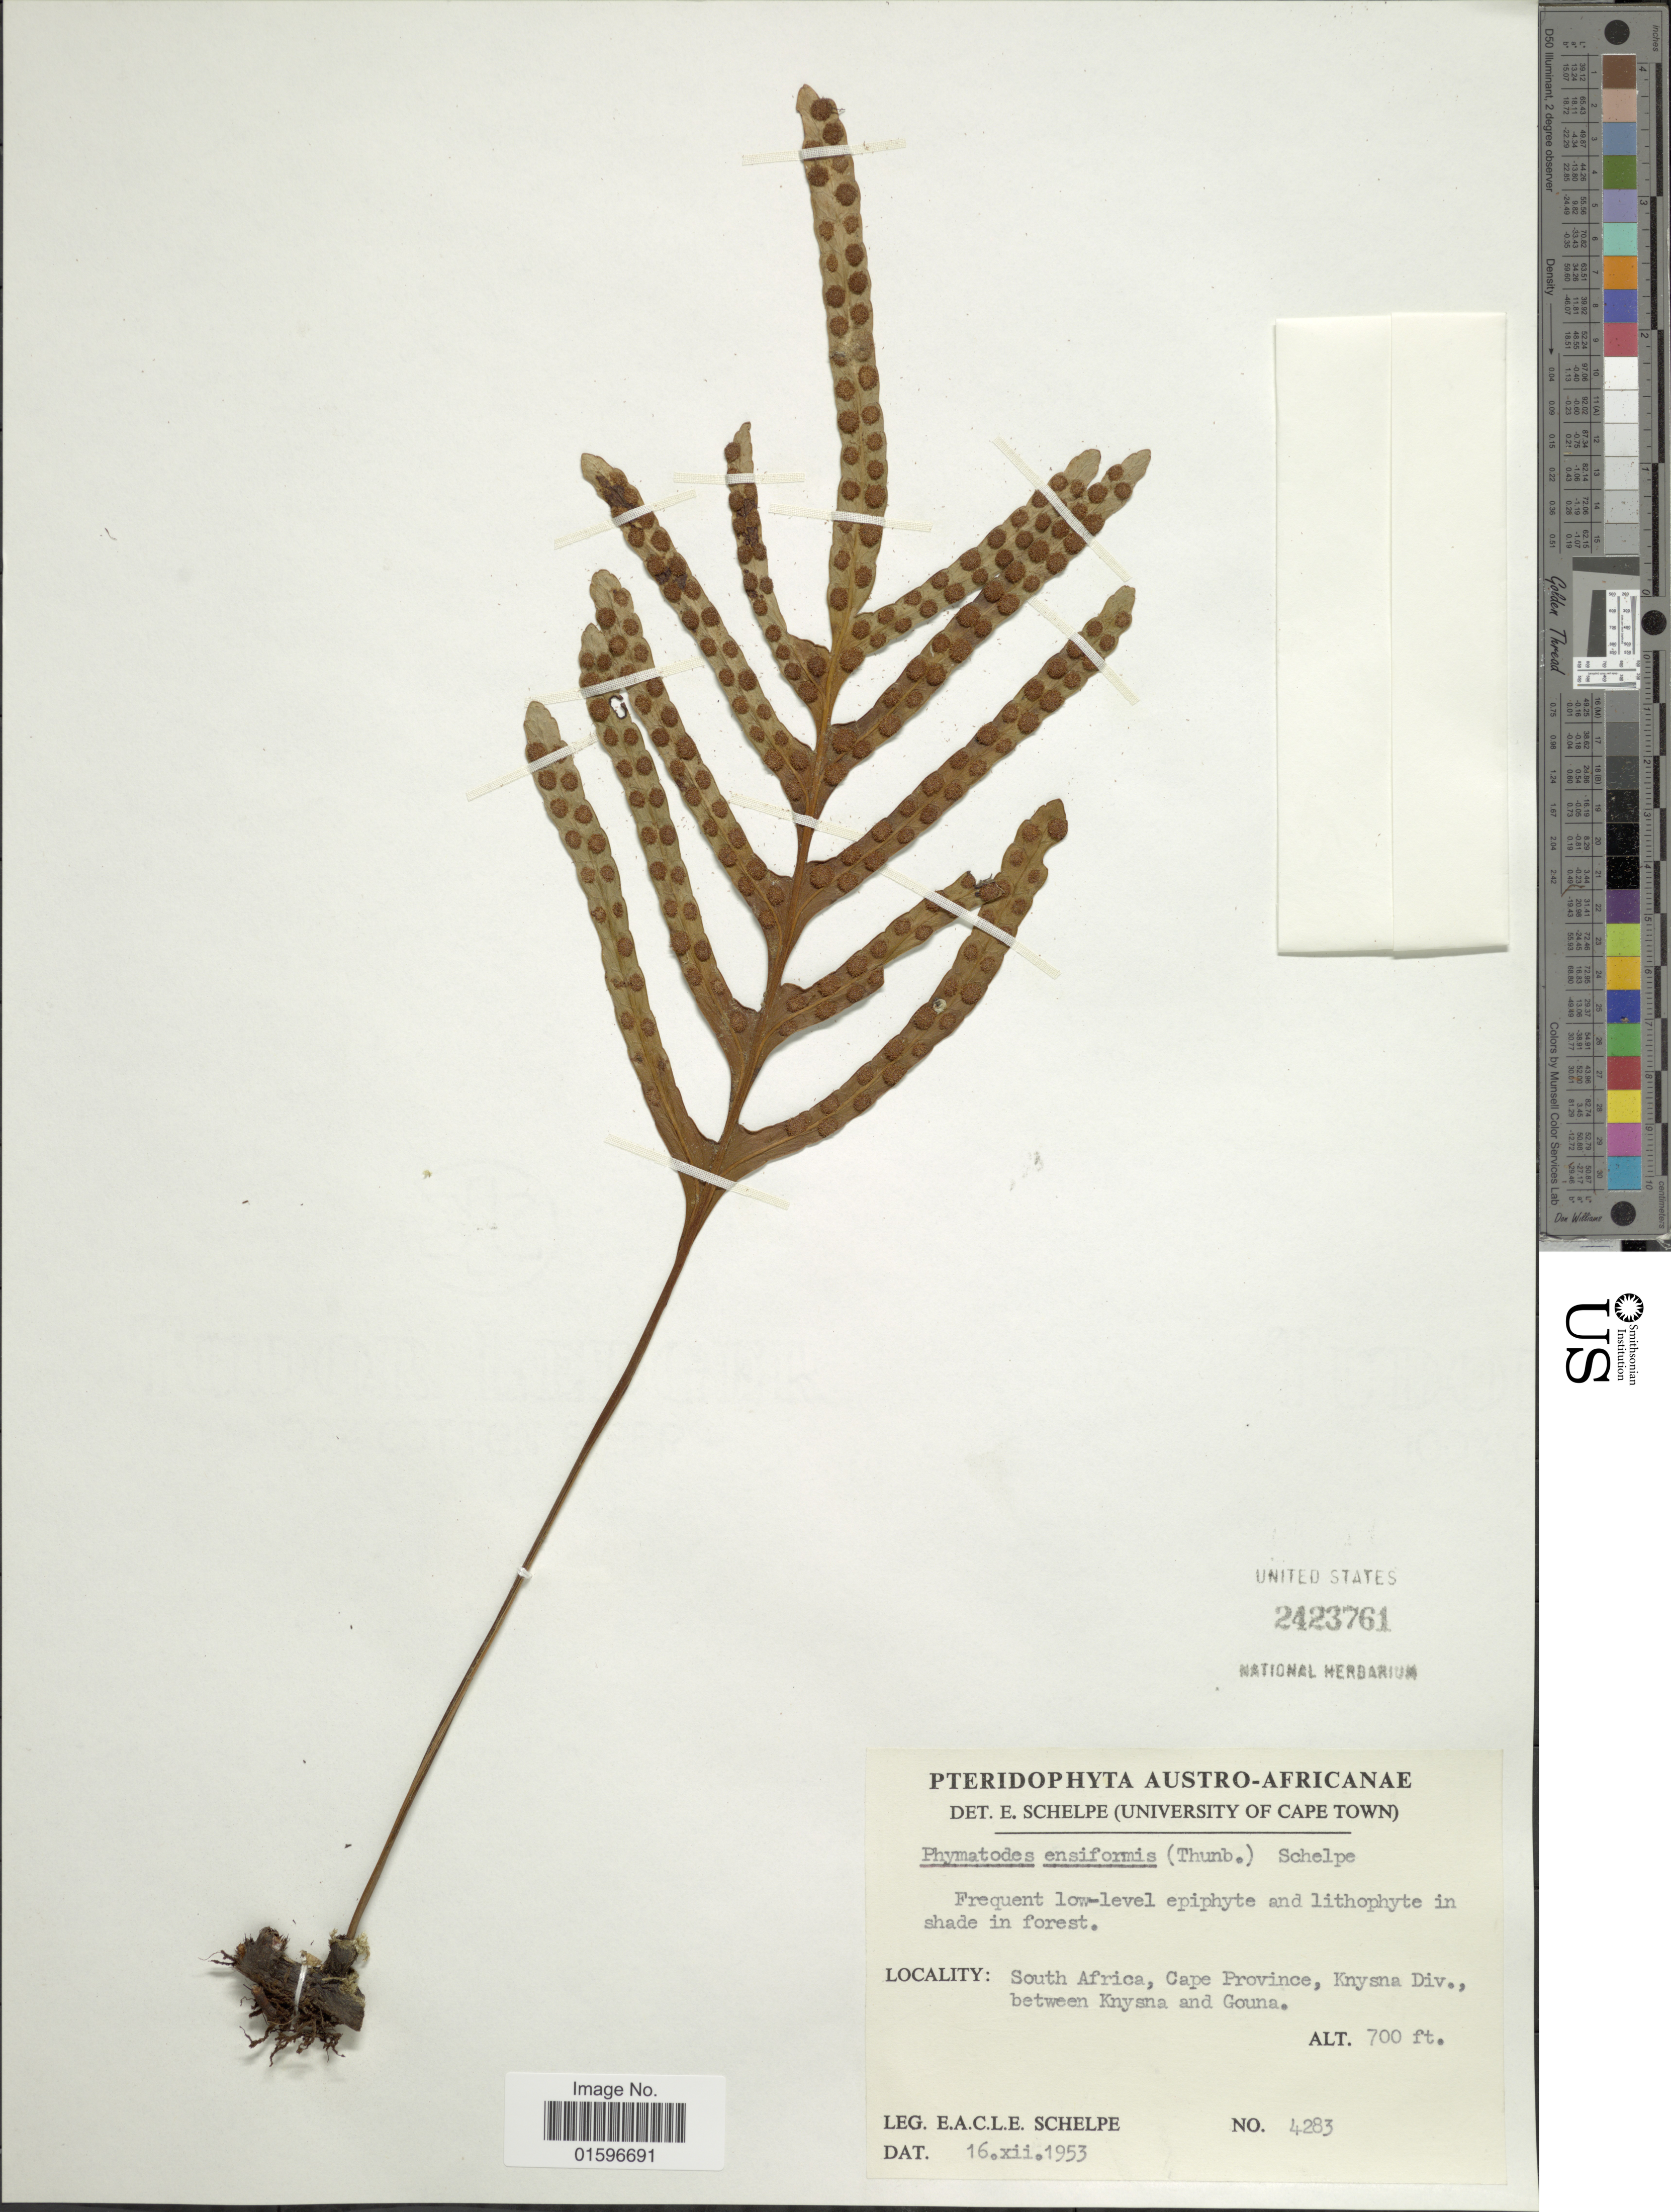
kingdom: Plantae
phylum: Tracheophyta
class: Polypodiopsida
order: Polypodiales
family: Polypodiaceae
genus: Polypodium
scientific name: Polypodium ensiforme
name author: Thunb.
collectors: E. A. C. L. E. Schelpe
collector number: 4283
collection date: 1953-12-16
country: South Africa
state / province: Western Cape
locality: South Africam Cape Province, Knysna Div., between Knysna and Gouna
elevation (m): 213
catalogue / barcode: US 2423761